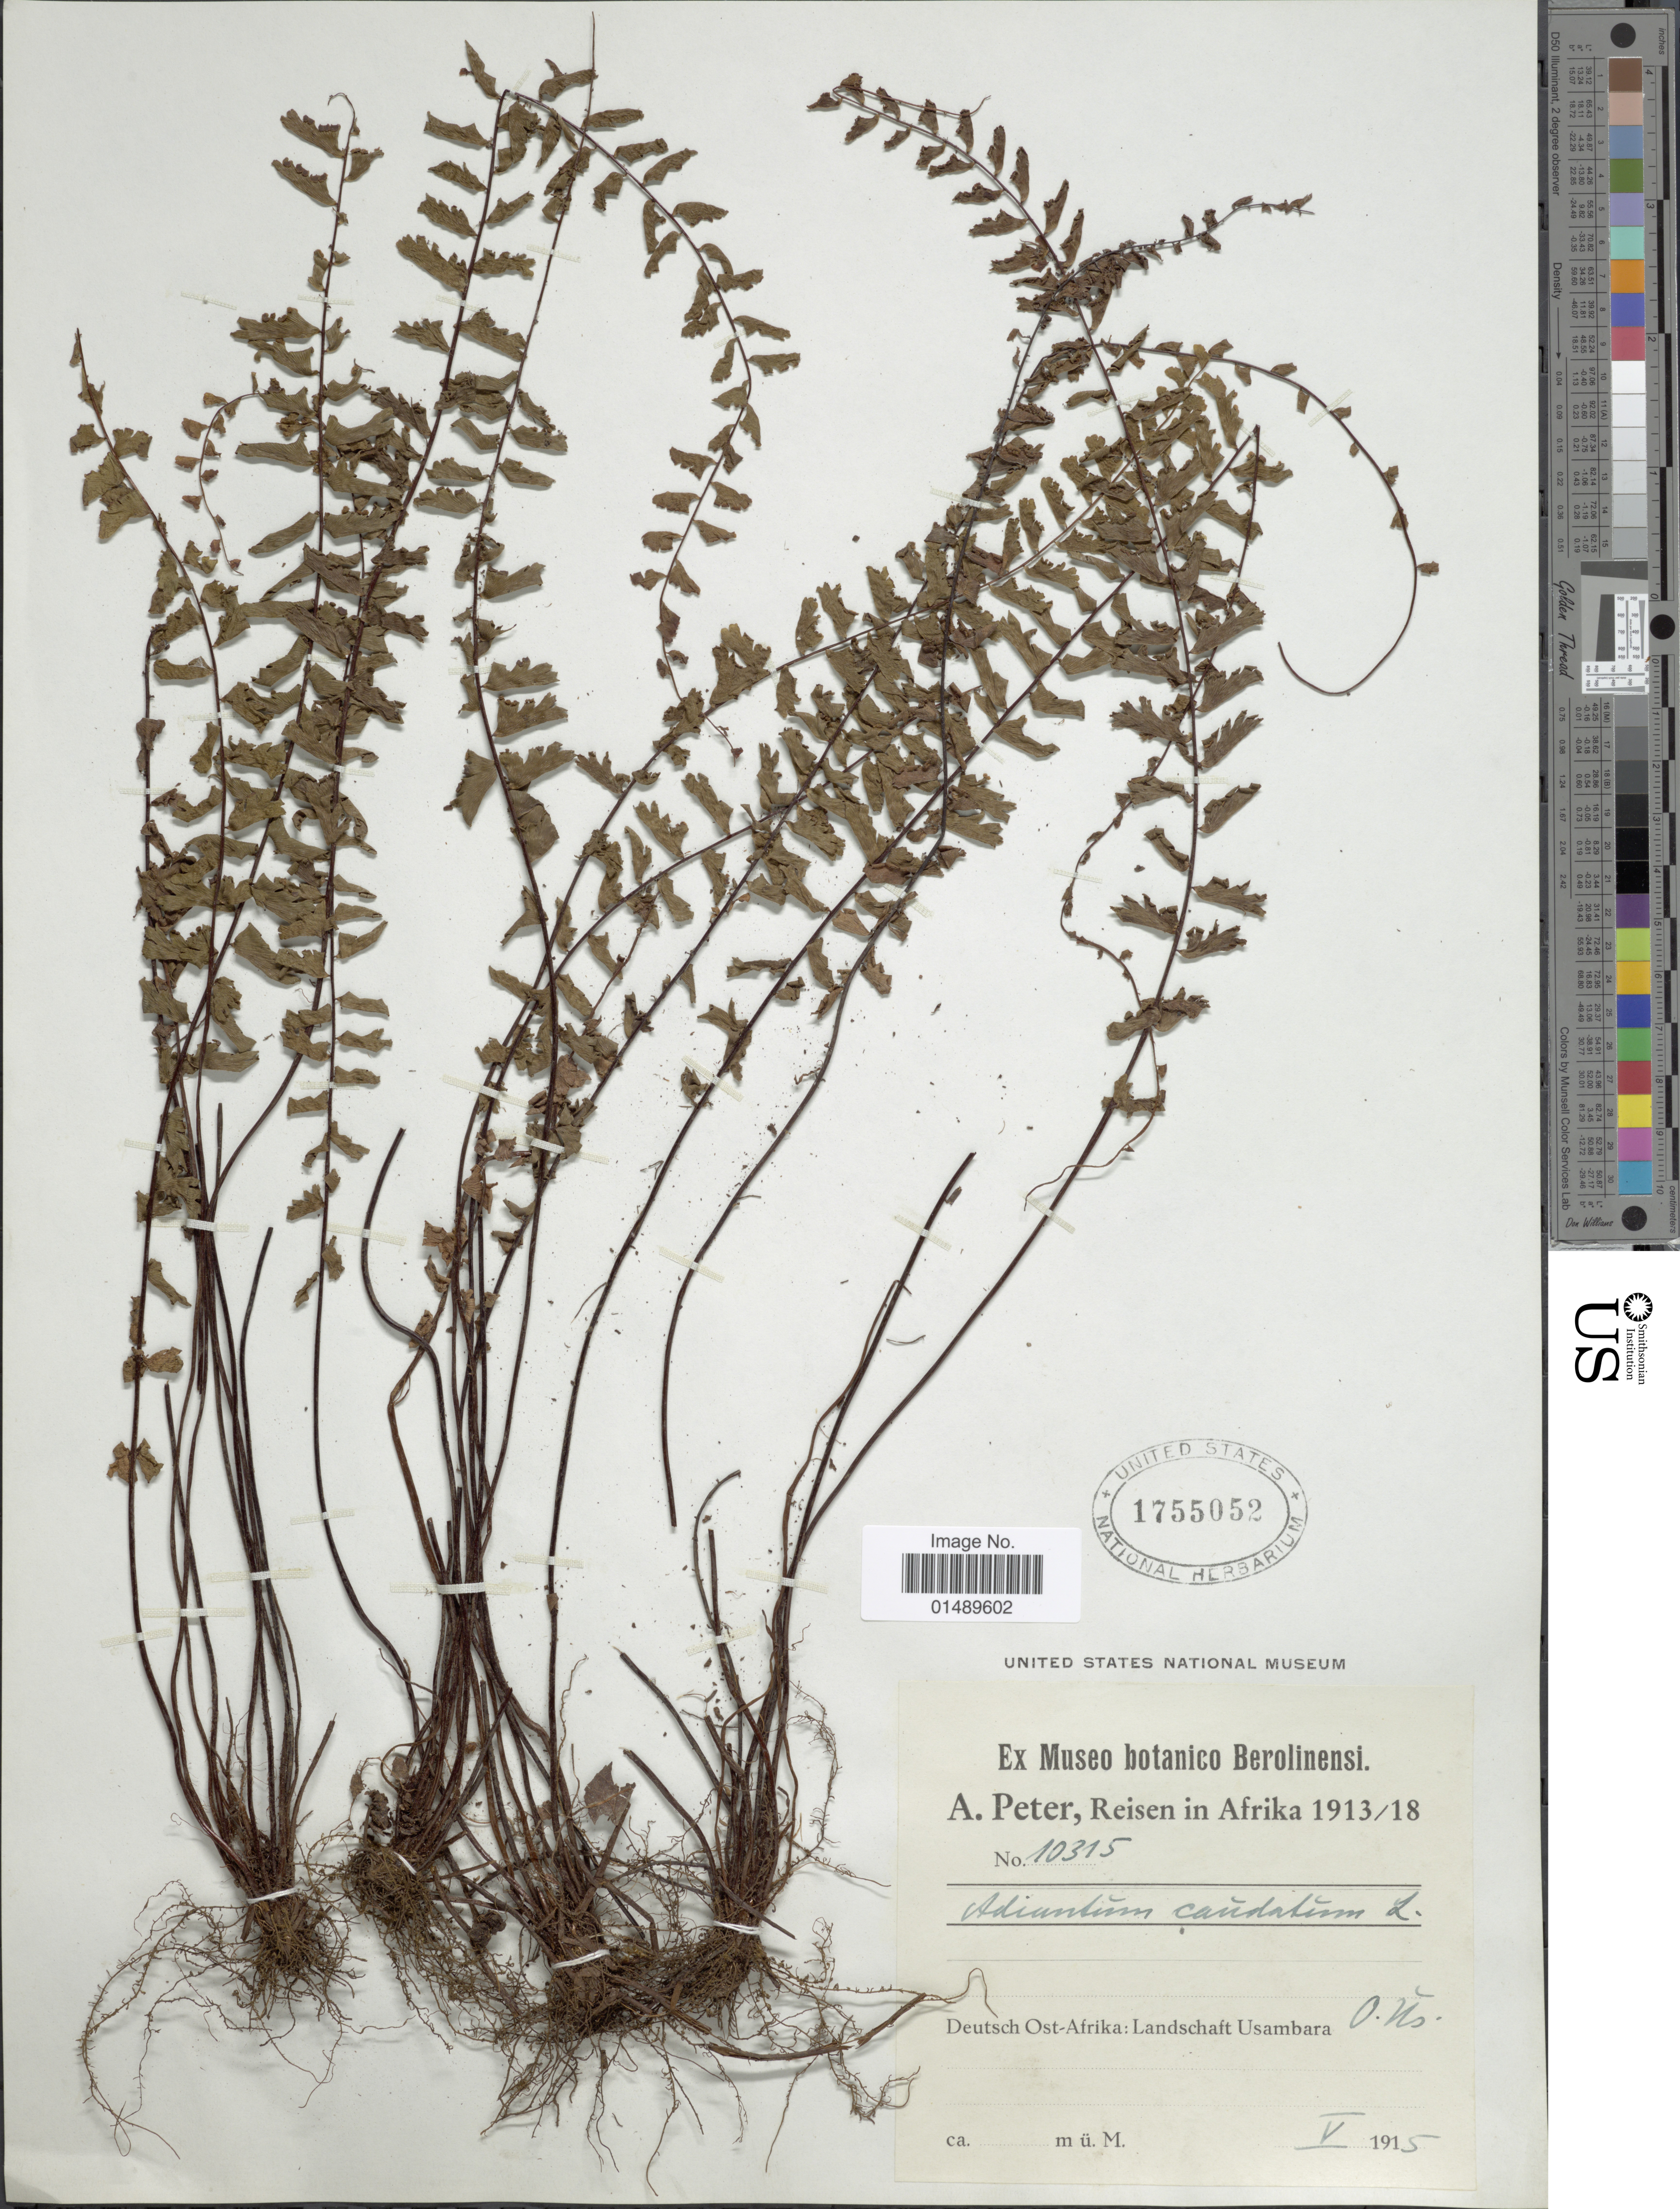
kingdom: Plantae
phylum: Tracheophyta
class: Polypodiopsida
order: Polypodiales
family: Pteridaceae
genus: Adiantum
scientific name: Adiantum caudatum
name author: L.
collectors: A. Peter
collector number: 10315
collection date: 1915-05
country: Tanzania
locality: Deutsch Ost-Afrika: Landschaft Usambara O. Hs.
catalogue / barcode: US 1755052